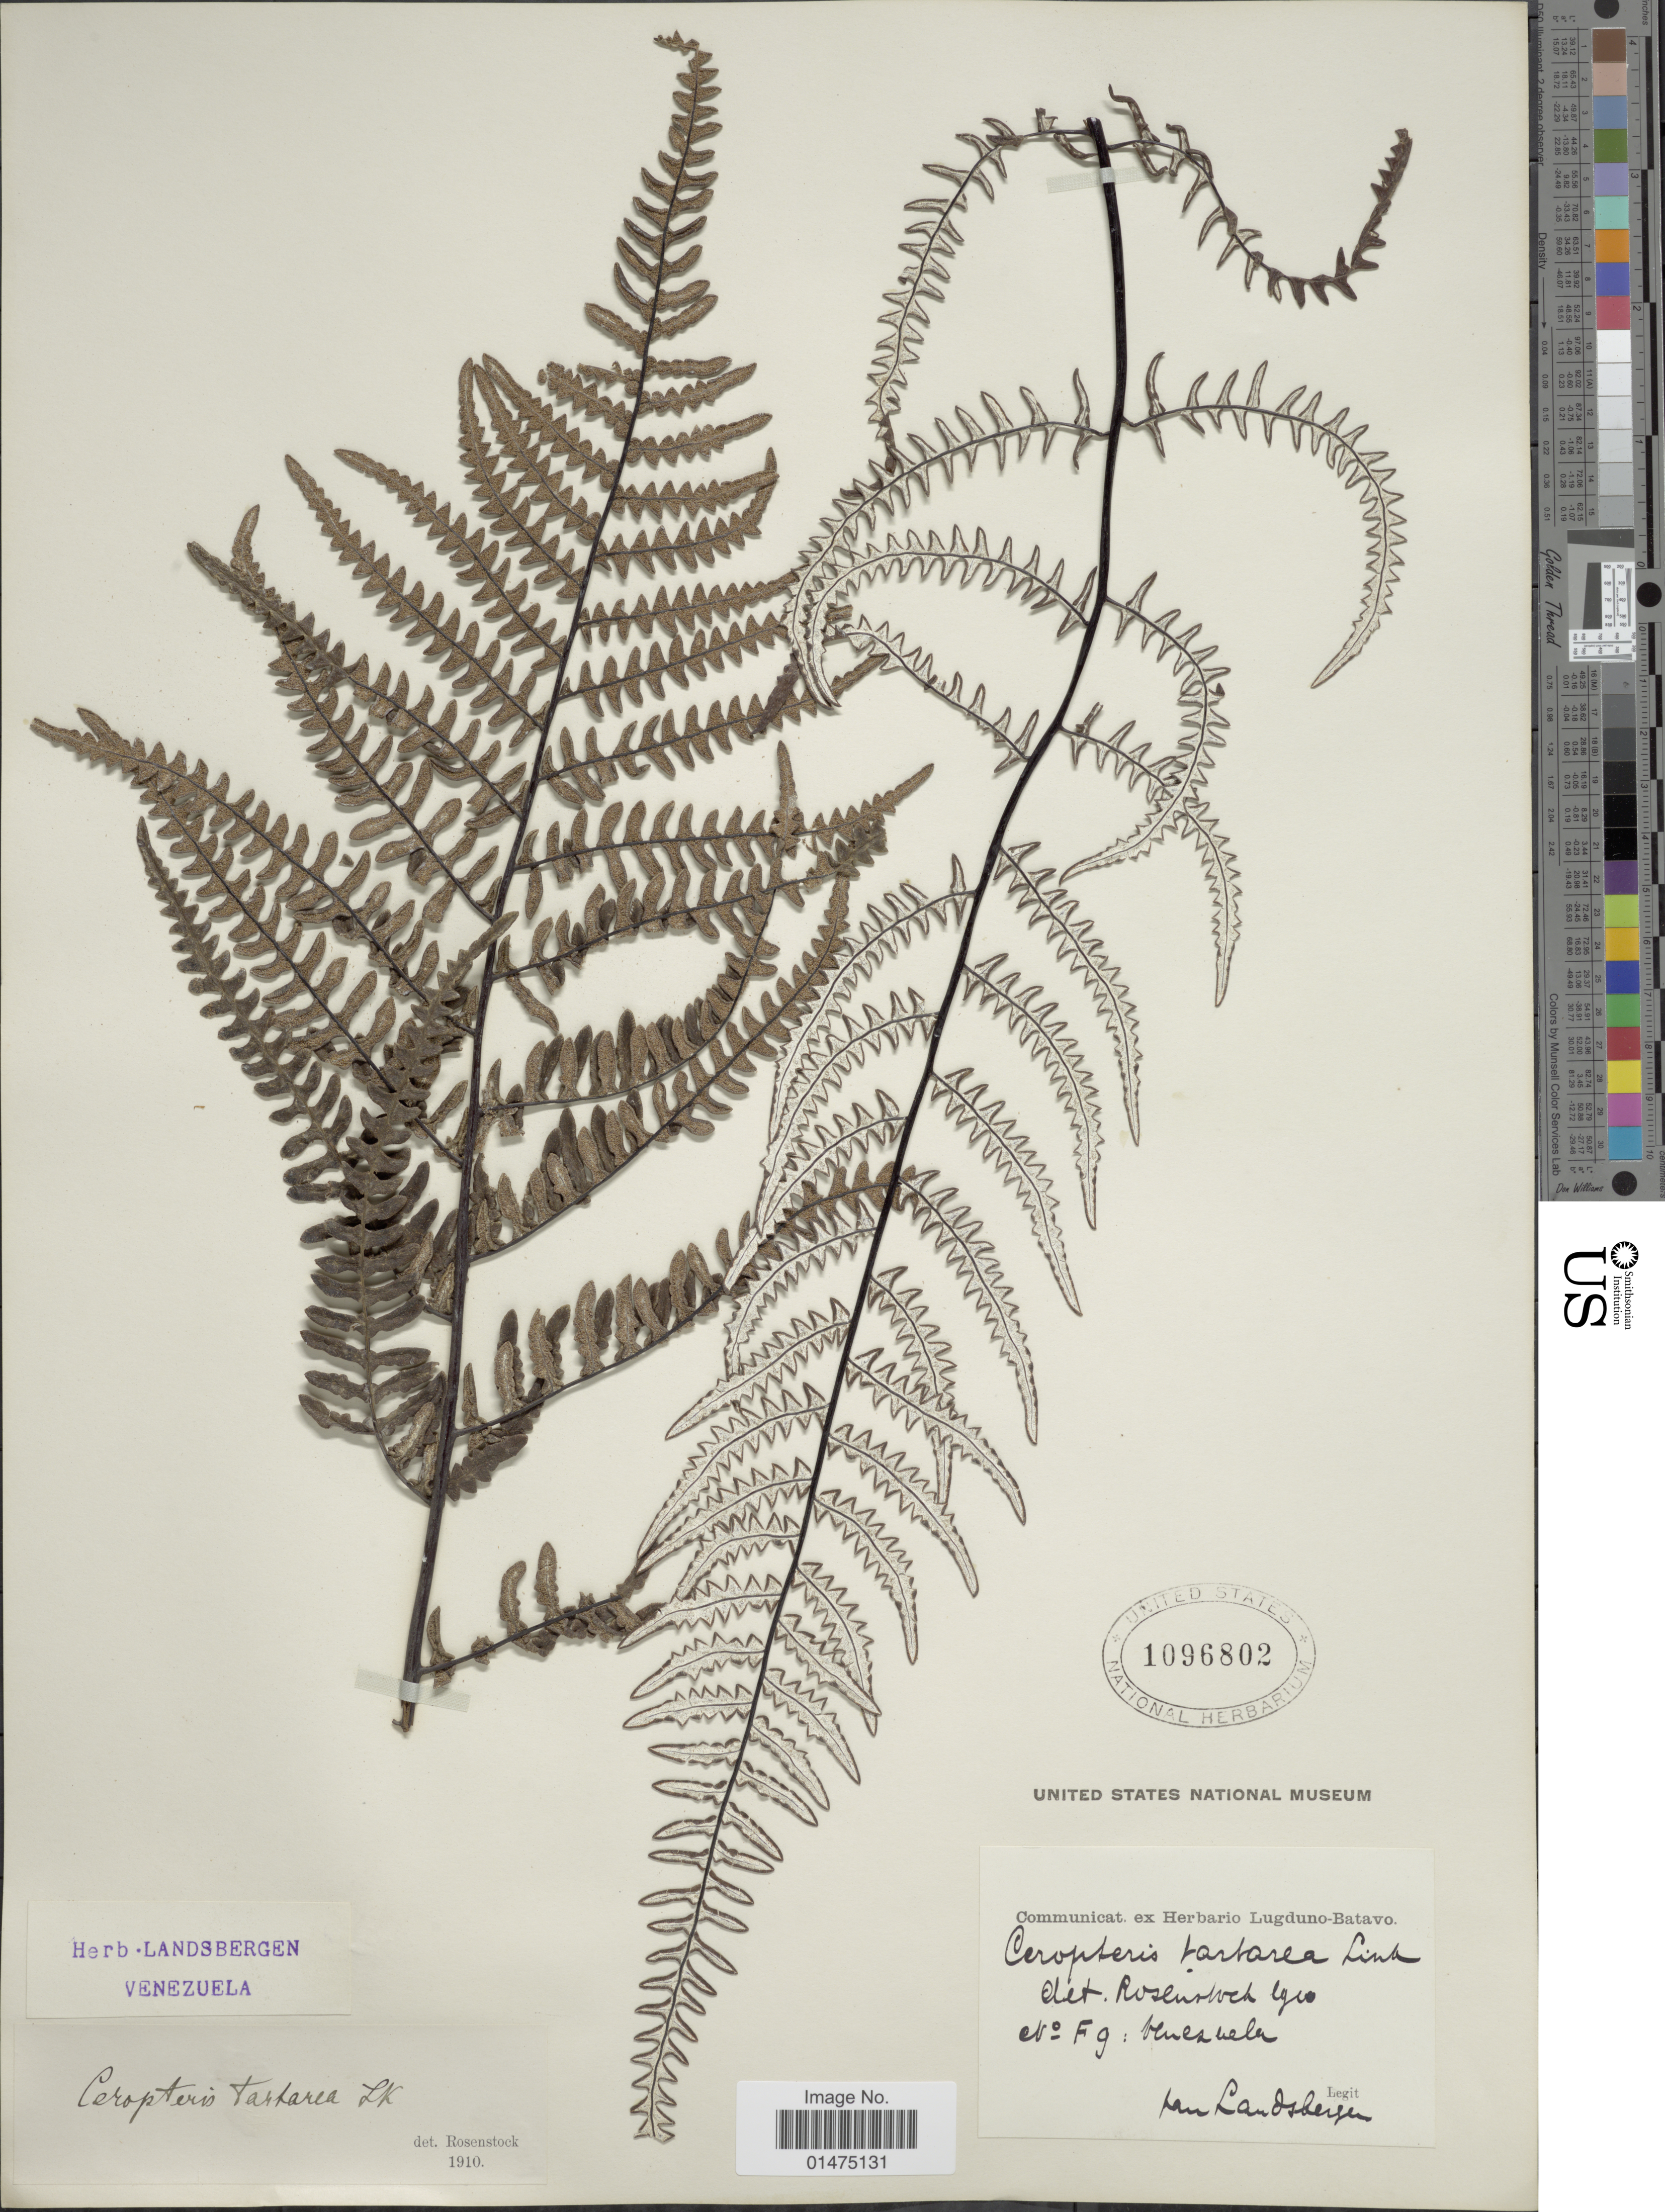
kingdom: Plantae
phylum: Tracheophyta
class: Polypodiopsida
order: Polypodiales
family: Pteridaceae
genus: Pityrogramma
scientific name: Pityrogramma tartarea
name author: (Cav.) Maxon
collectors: Van Landsbergen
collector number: F9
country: Venezuela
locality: Venezuela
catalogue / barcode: US 1096802